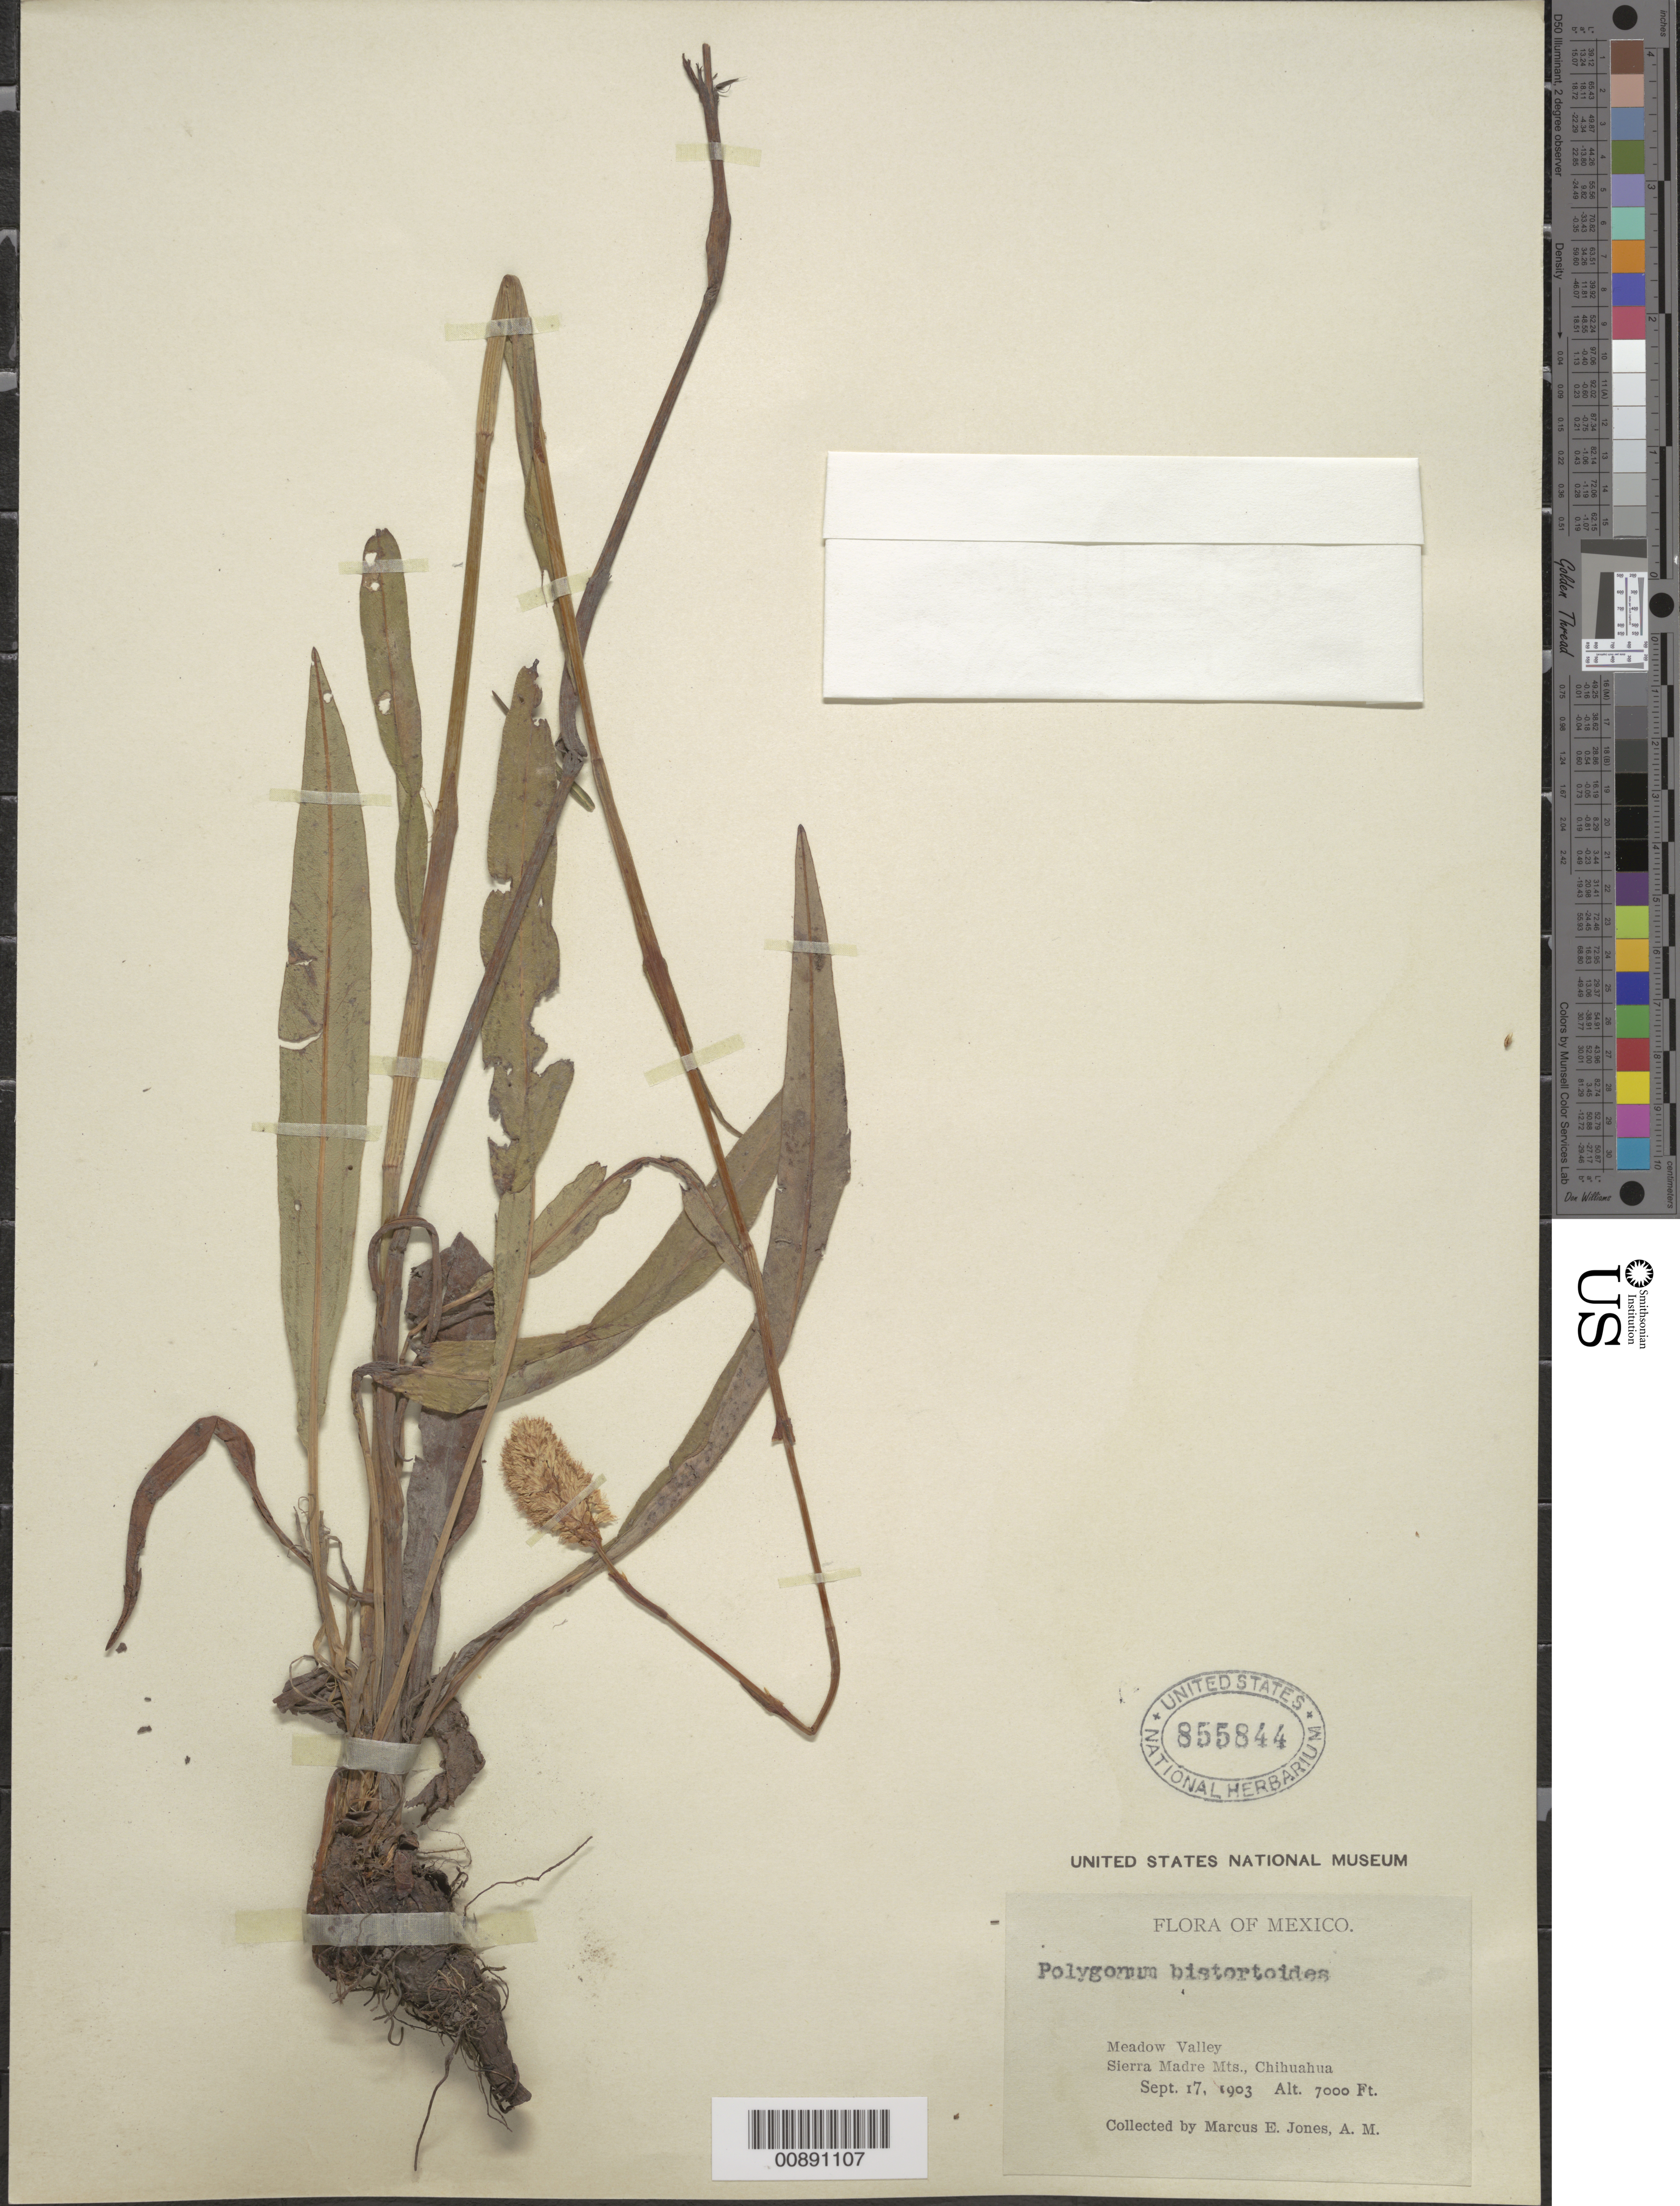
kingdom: Plantae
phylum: Tracheophyta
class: Magnoliopsida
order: Caryophyllales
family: Polygonaceae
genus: Bistorta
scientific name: Bistorta bistortoides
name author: (Pursh) Small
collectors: M. E. Jones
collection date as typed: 17 Sep 1903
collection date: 1903-09-17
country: Mexico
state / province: Chihuahua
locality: Meadow Valley. Sierra Madre Mts., Chihuahua.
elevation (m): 2134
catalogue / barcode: US 855844